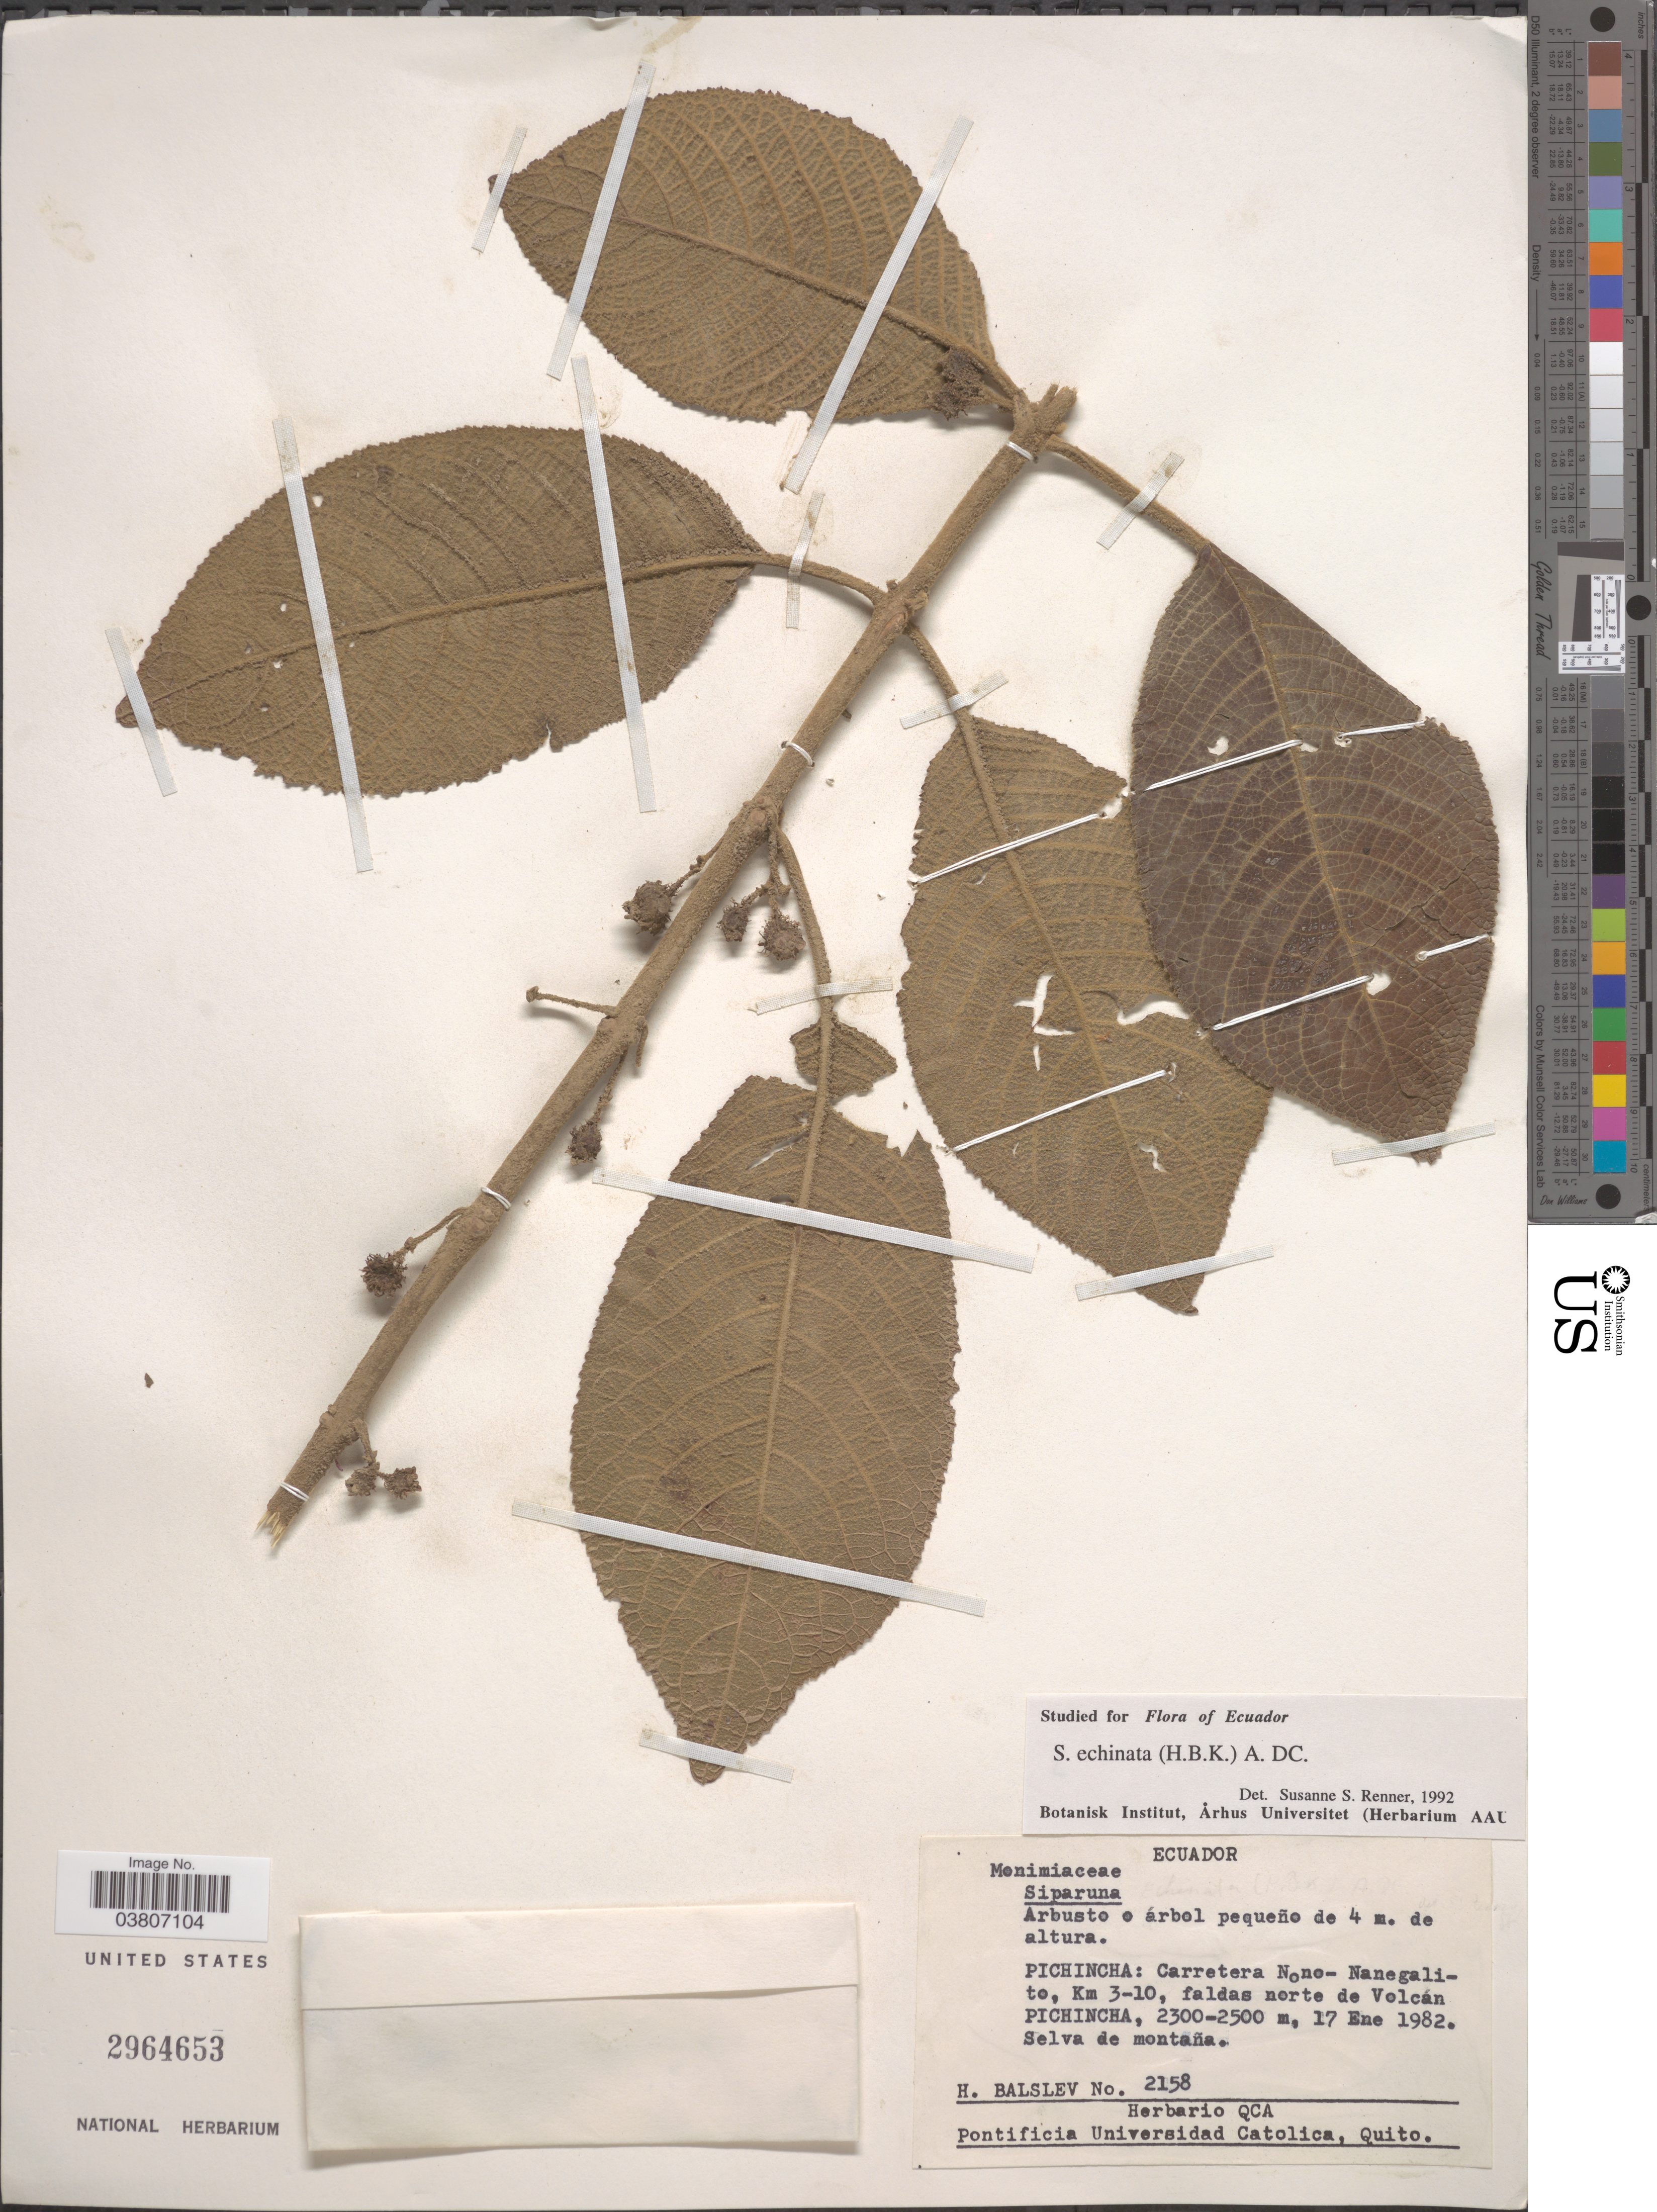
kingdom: Plantae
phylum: Tracheophyta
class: Magnoliopsida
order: Laurales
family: Siparunaceae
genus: Siparuna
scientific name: Siparuna echinata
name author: (Kunth) A. DC.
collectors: H. Balslev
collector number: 2158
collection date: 1982-01-17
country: Ecuador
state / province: Pichincha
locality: Carretera Nono-Nanegalito, Km 3-10, faldas norte de Volcán Pichincha.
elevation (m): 2300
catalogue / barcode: US 2964653